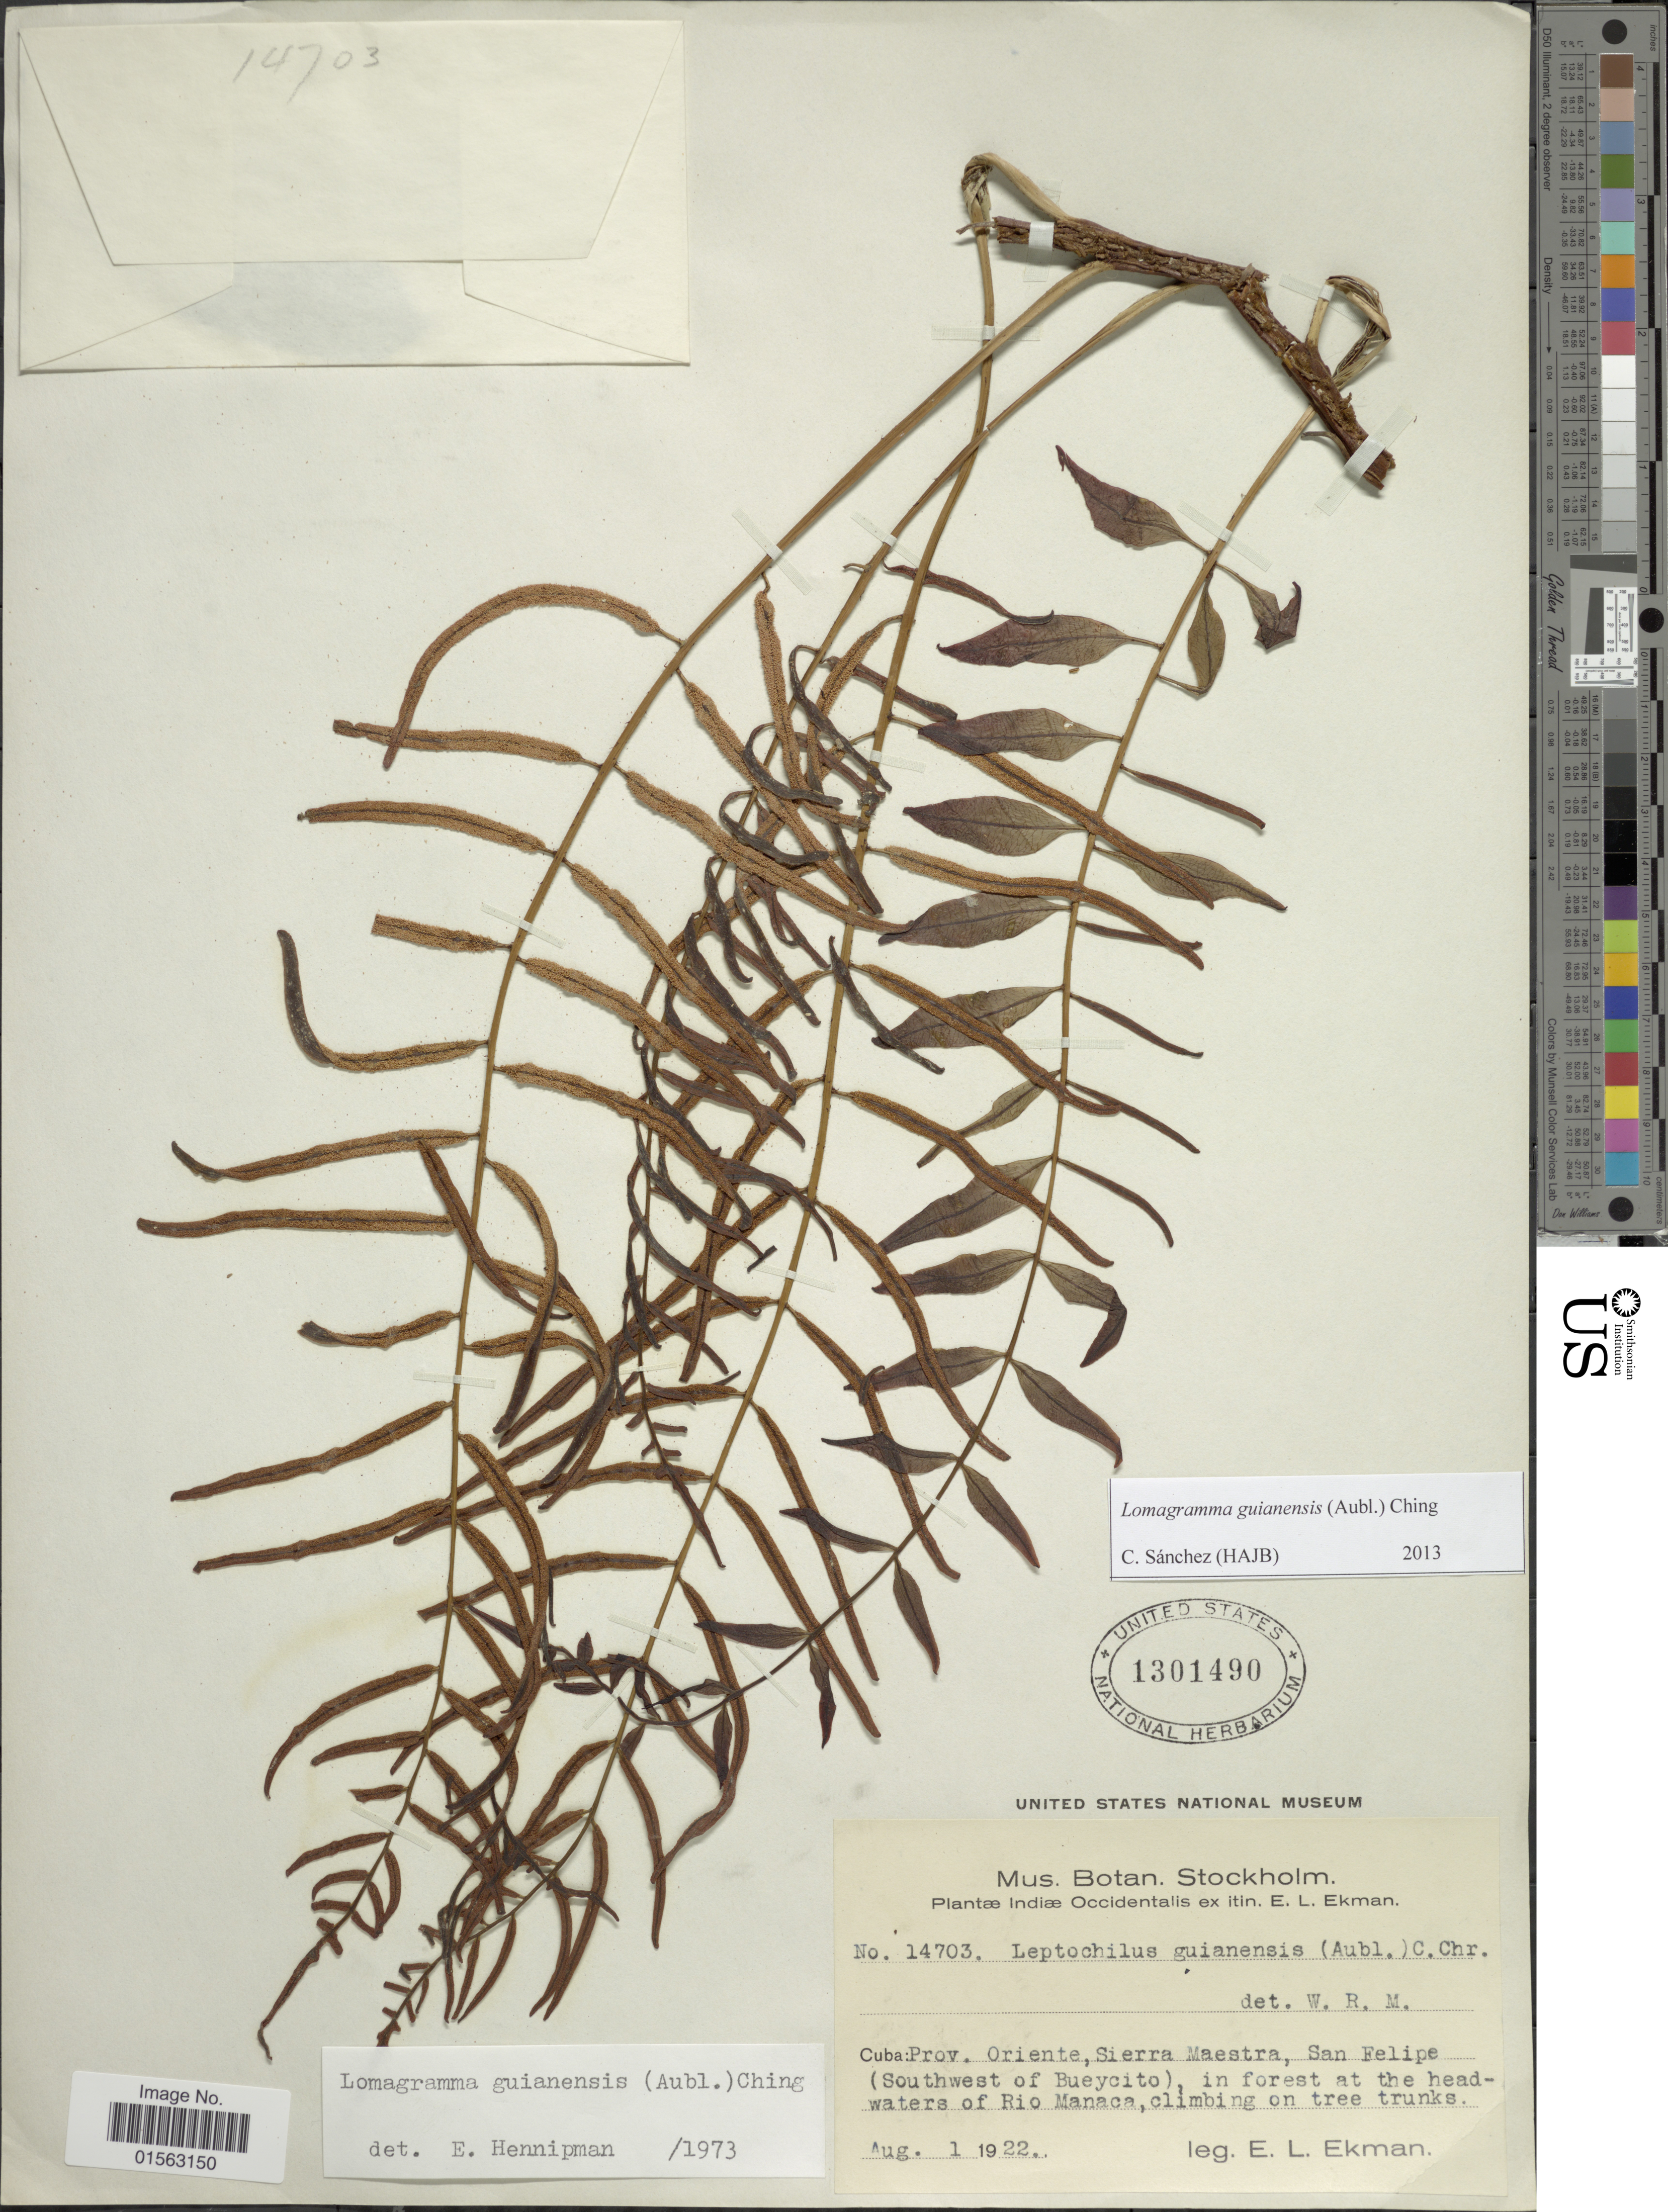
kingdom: Plantae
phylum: Tracheophyta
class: Polypodiopsida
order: Polypodiales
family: Dryopteridaceae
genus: Mickelia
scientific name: Mickelia guianensis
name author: (Aubl.) R.C. Moran et al.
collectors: E. L. Ekman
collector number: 14703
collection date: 1922-08-01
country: Cuba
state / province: Oriente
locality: Sierra Maestra, San Felipe (Southwest of Bueycito), in forest at the head-waters of Rio Manaca, climbing on tree trunks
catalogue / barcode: US 1301490